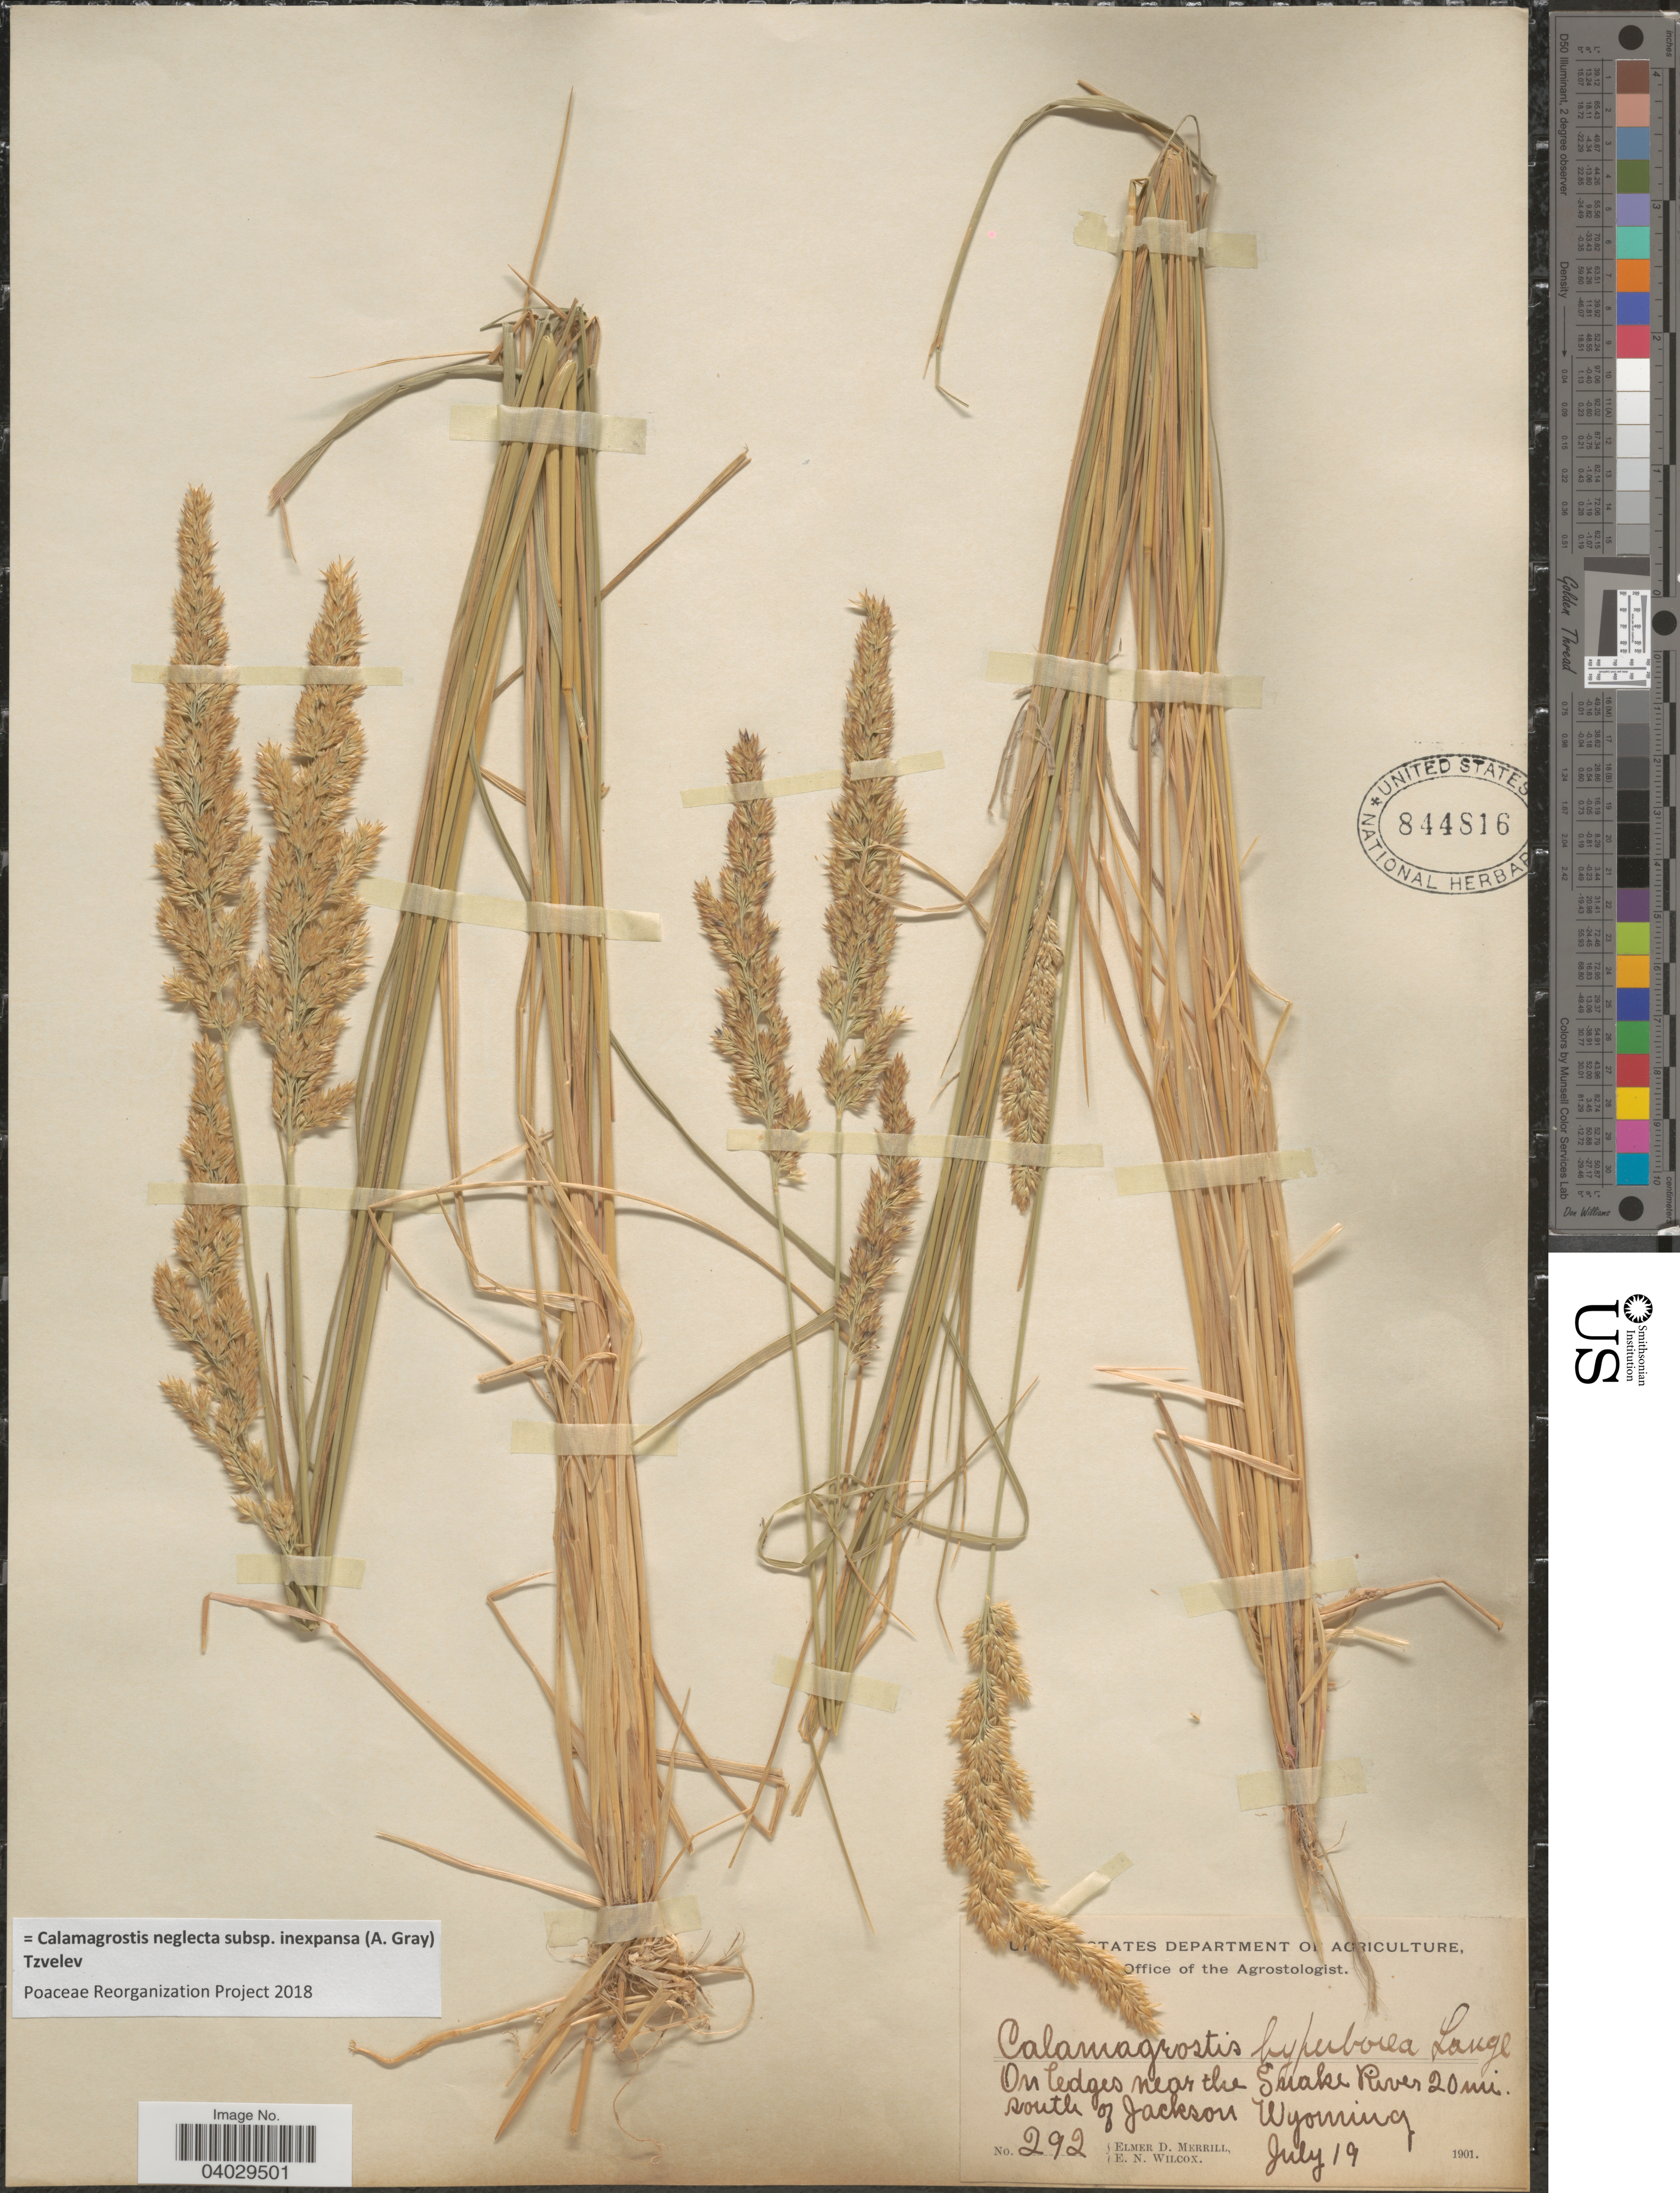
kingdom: Plantae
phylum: Tracheophyta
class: Liliopsida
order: Poales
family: Poaceae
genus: Calamagrostis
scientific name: Calamagrostis neglecta subsp. inexpansa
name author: (A. Gray) Tzvelev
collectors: E. D. Merrill & E. Wilcox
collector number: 292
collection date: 1901-07-19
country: United States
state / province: Wyoming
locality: On ledges near the Snake River 20 mi. south of Jackson.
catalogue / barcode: US 844816